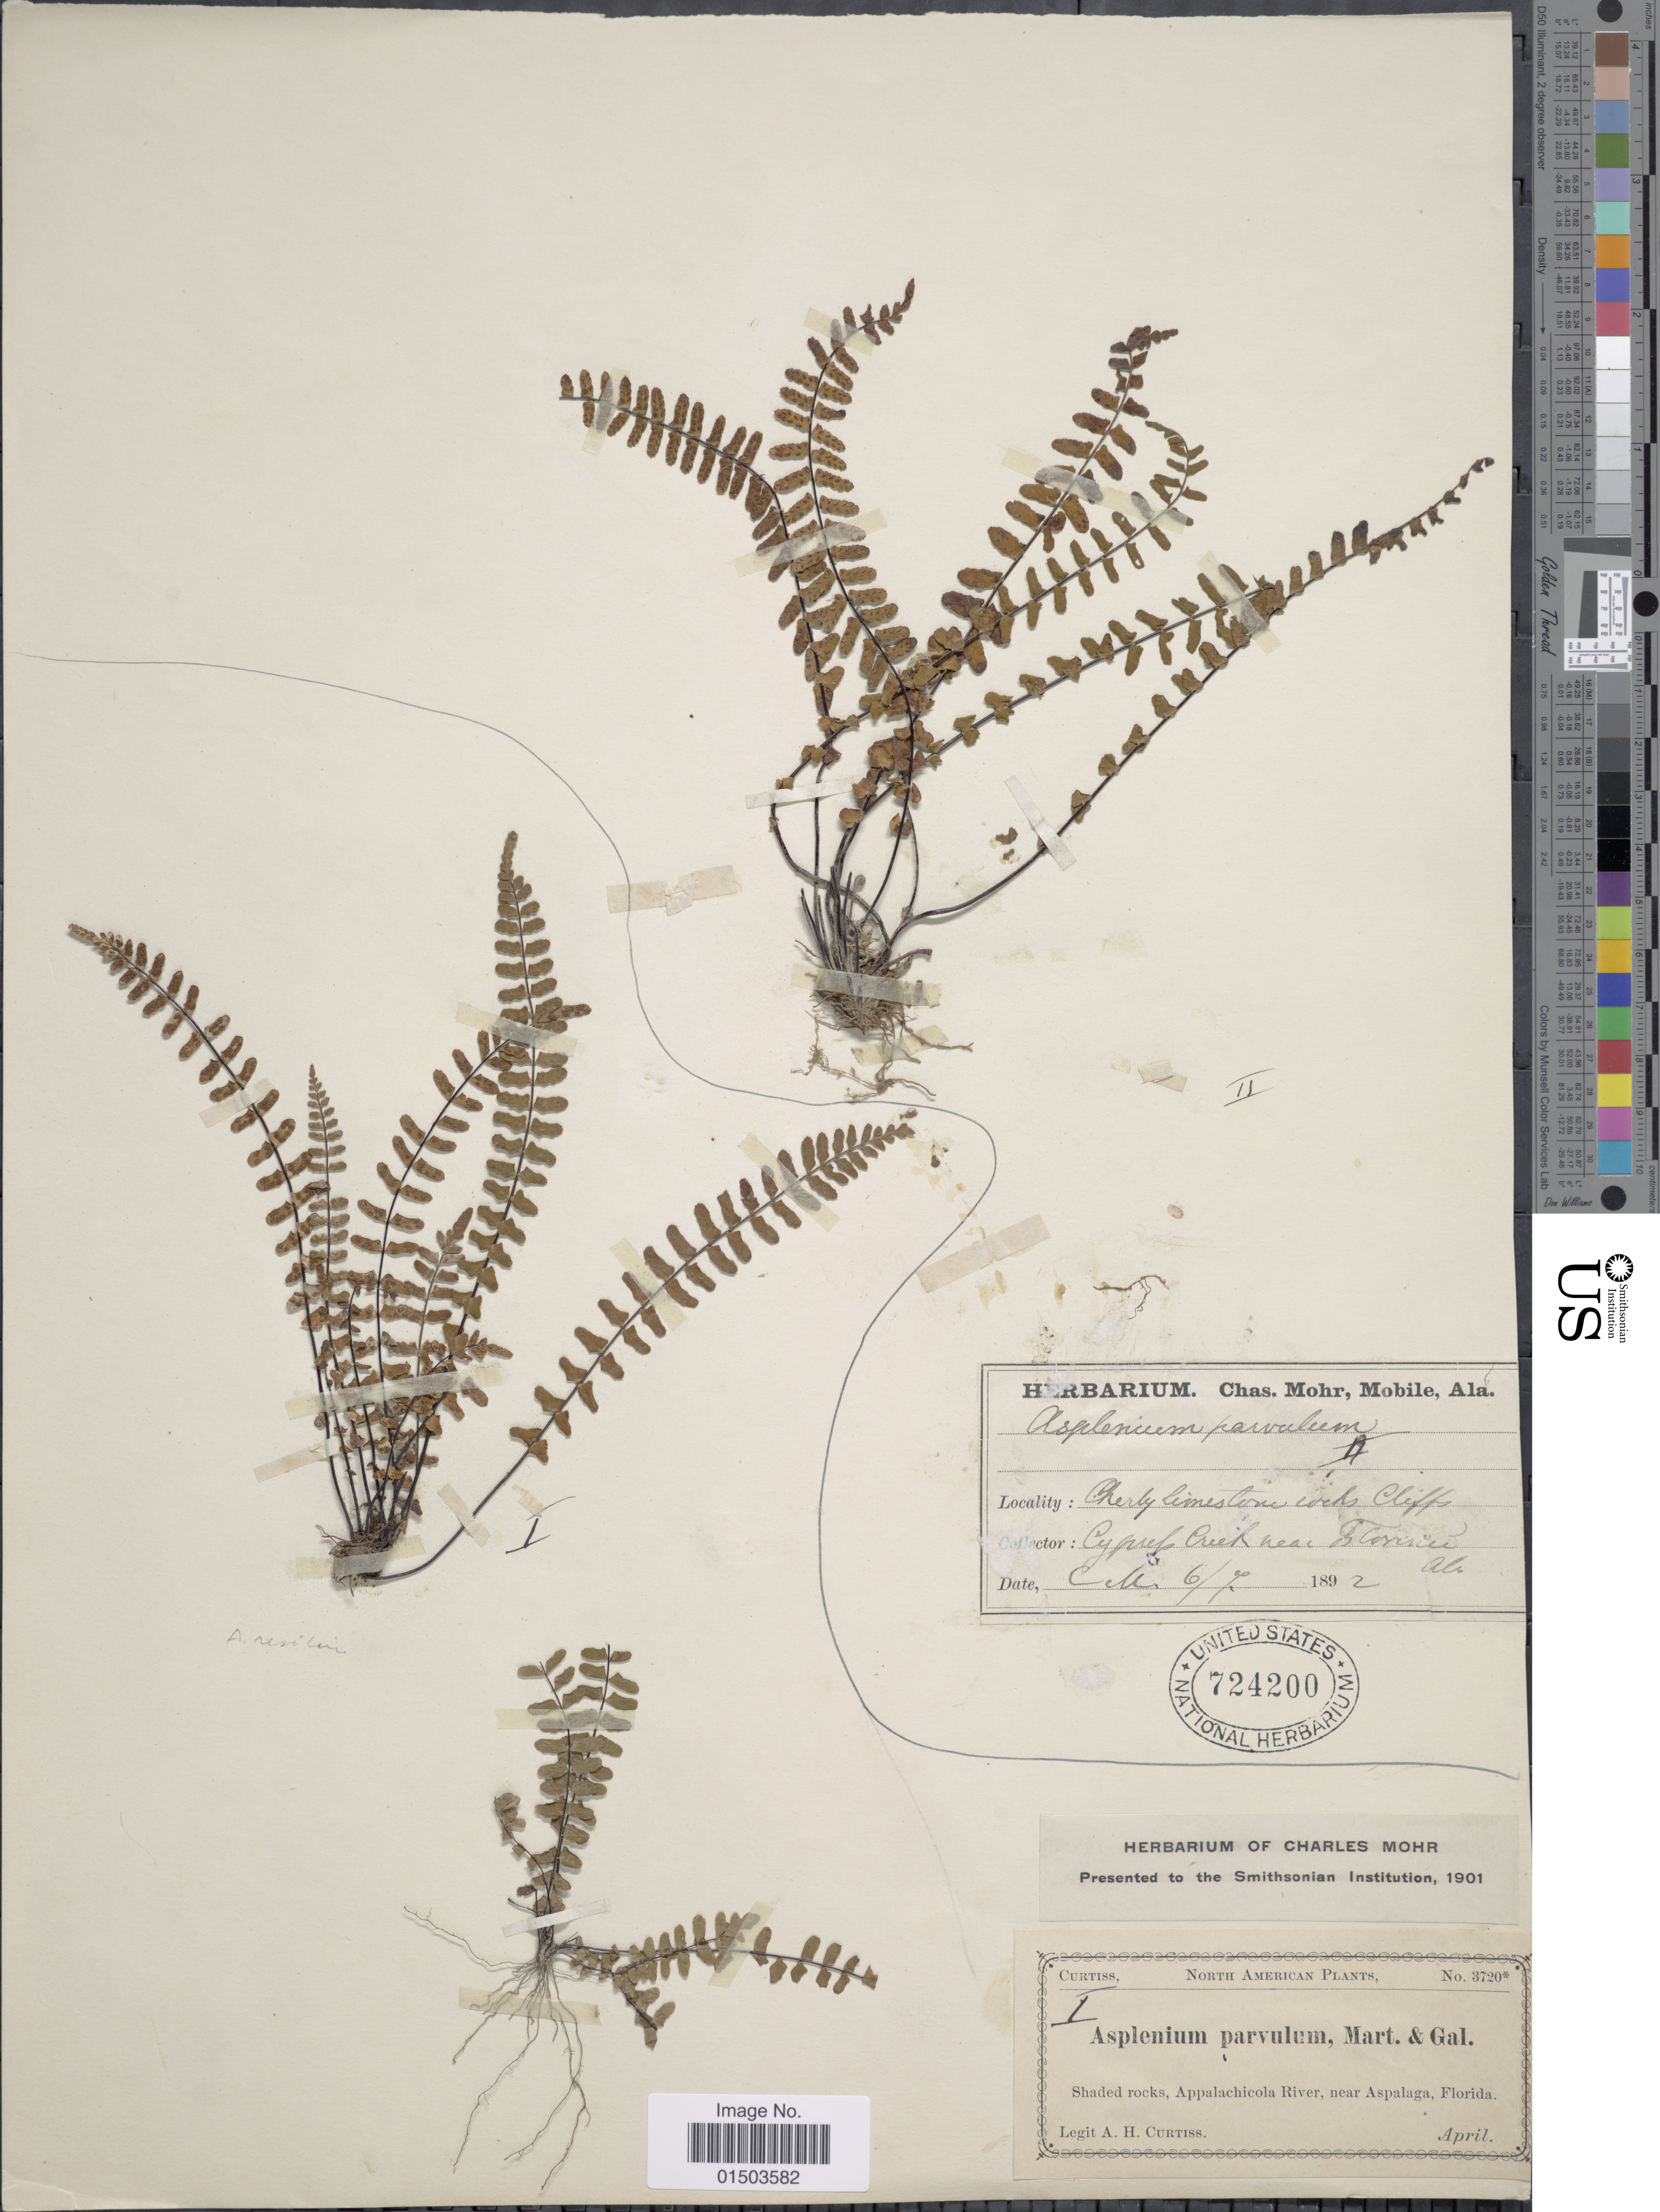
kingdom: Plantae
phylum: Tracheophyta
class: Polypodiopsida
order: Polypodiales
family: Aspleniaceae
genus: Asplenium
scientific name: Asplenium heterochroum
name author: Kunze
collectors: A. H. Curtiss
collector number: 3720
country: United States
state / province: Florida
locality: North American. Shaded rocks, Appalachicola River, near Aspalaga, Florida.